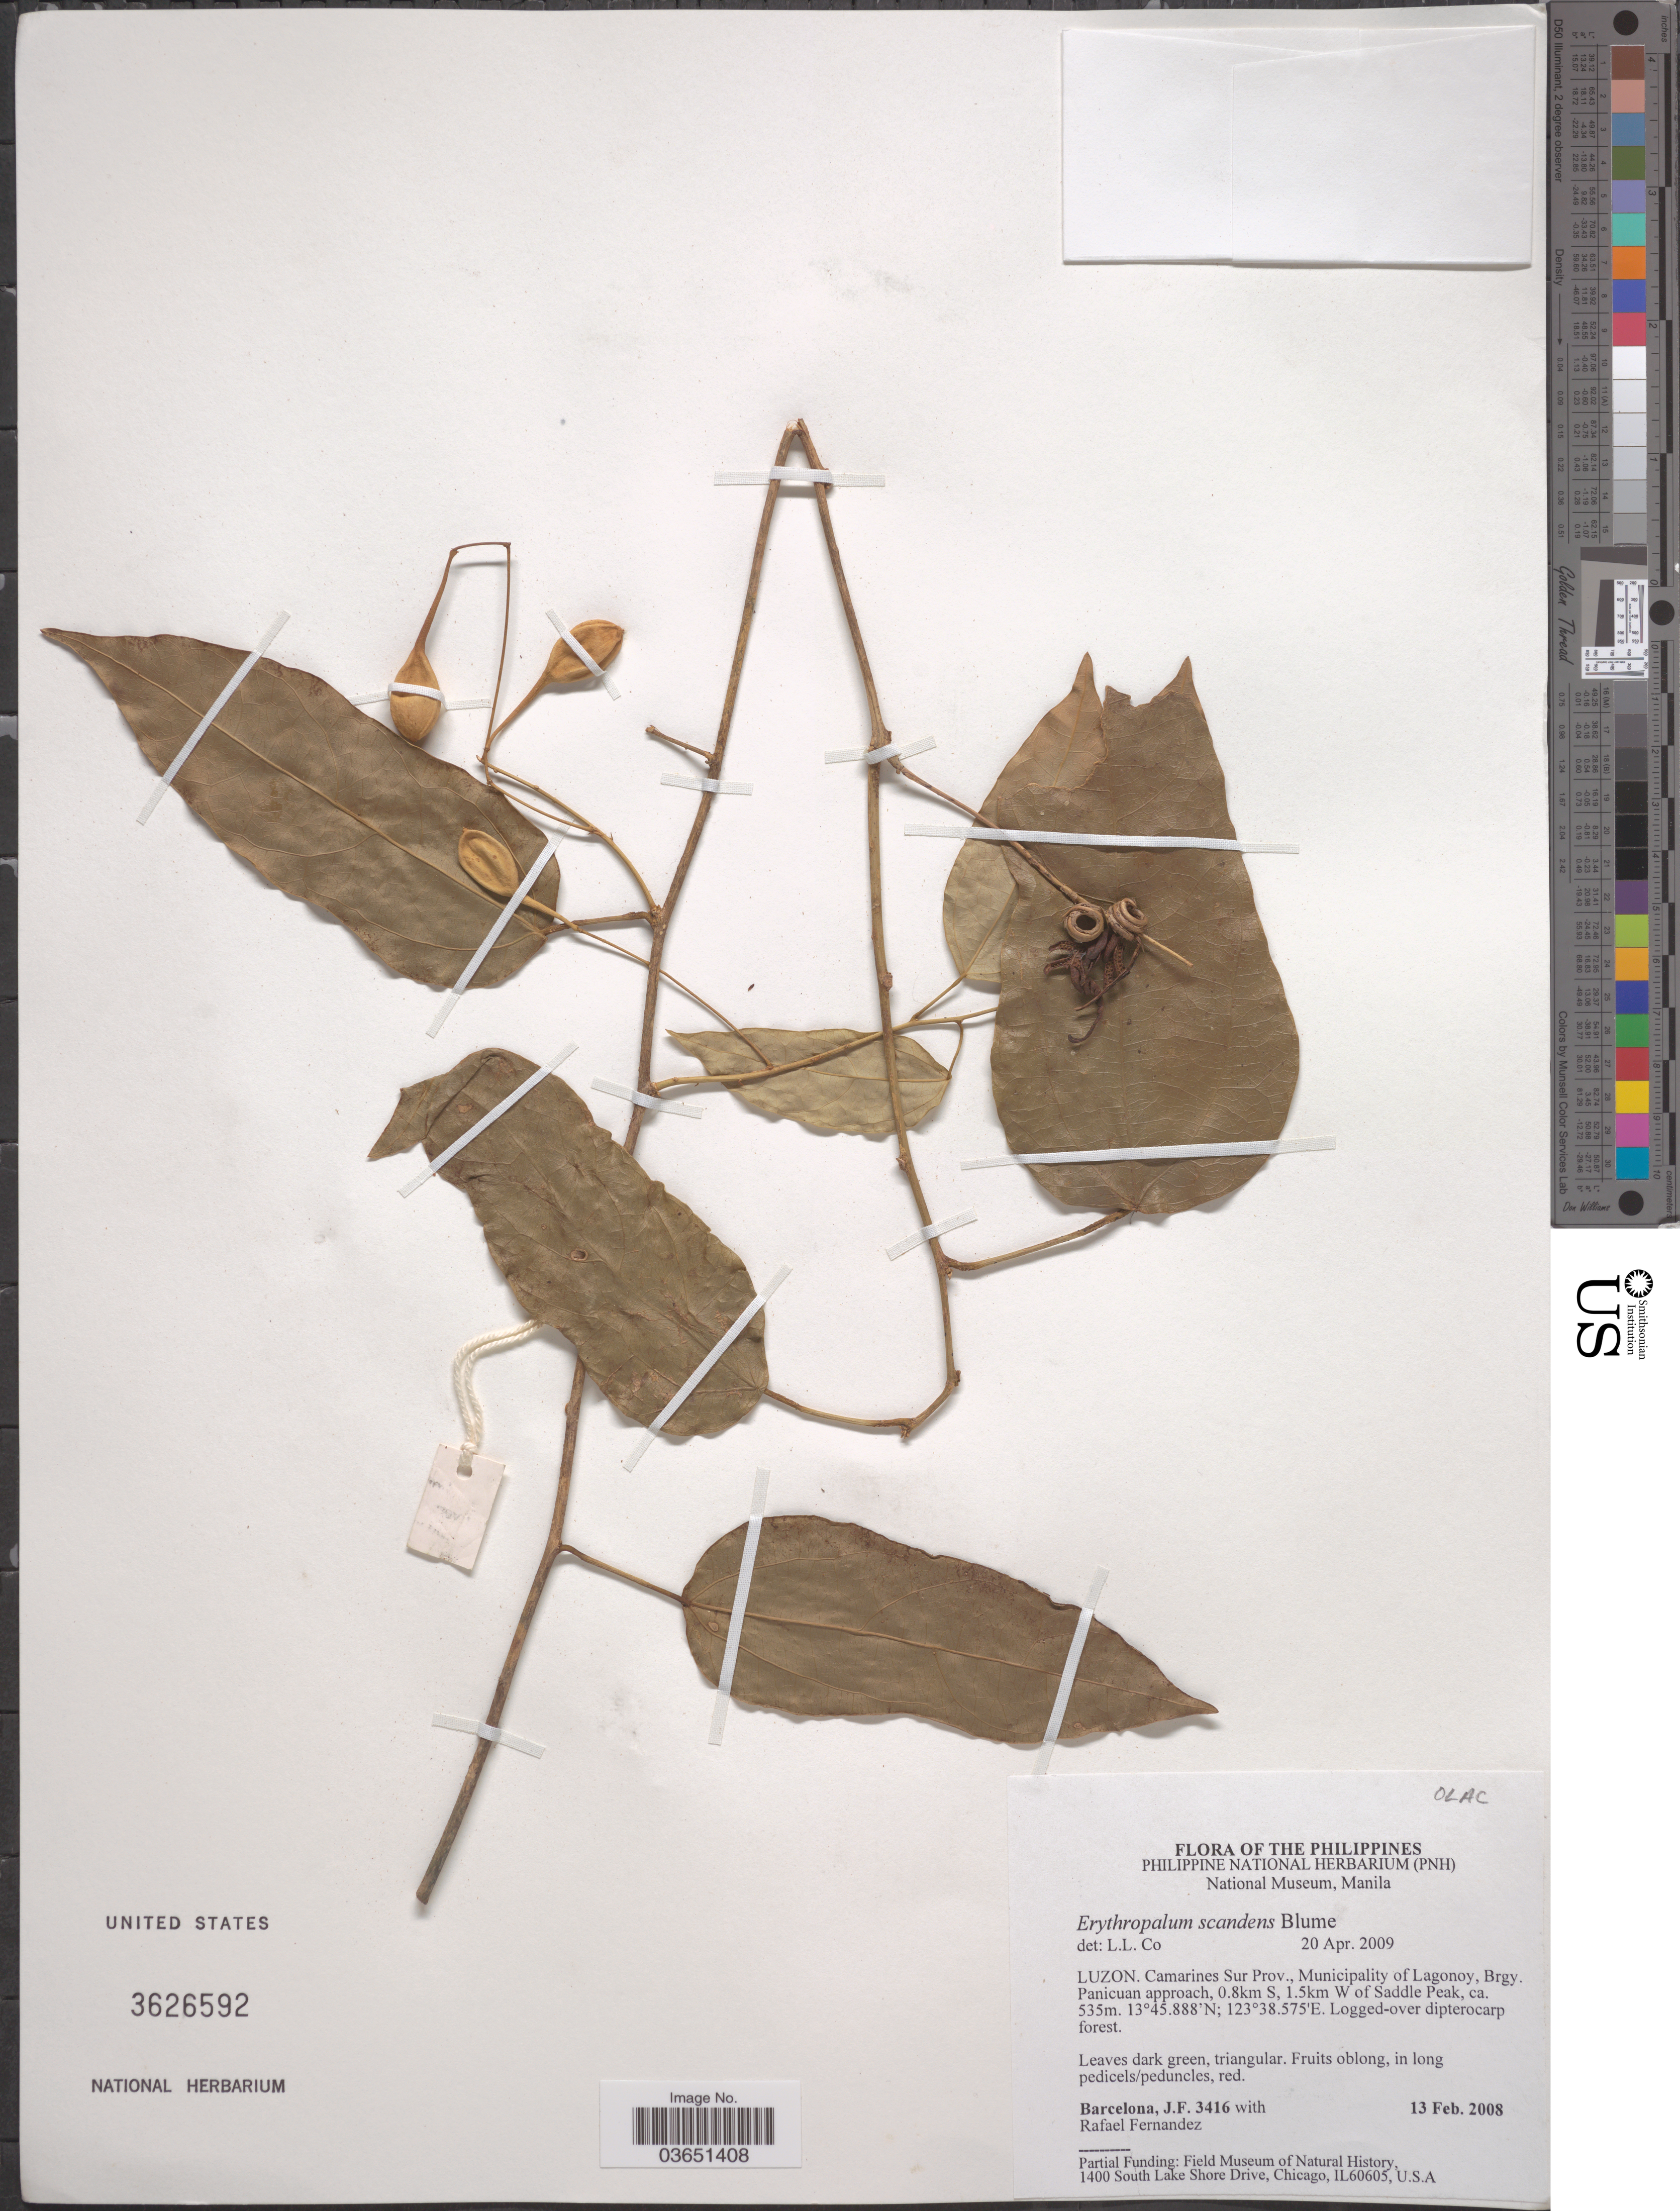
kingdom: Plantae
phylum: Tracheophyta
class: Magnoliopsida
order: Santalales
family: Erythropalaceae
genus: Erythropalum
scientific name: Erythropalum scandens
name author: Blume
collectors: J. F. Barcelona & R. Fernandez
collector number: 3416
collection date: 2008-02-13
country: Philippines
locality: Luzon. Camarines Sur Prov., Municipality of Lagonoy, Brgy. Panicuan approach, 0.8 km S, 1.5 km W of Saddle peak.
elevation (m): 535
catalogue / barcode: US 3626592